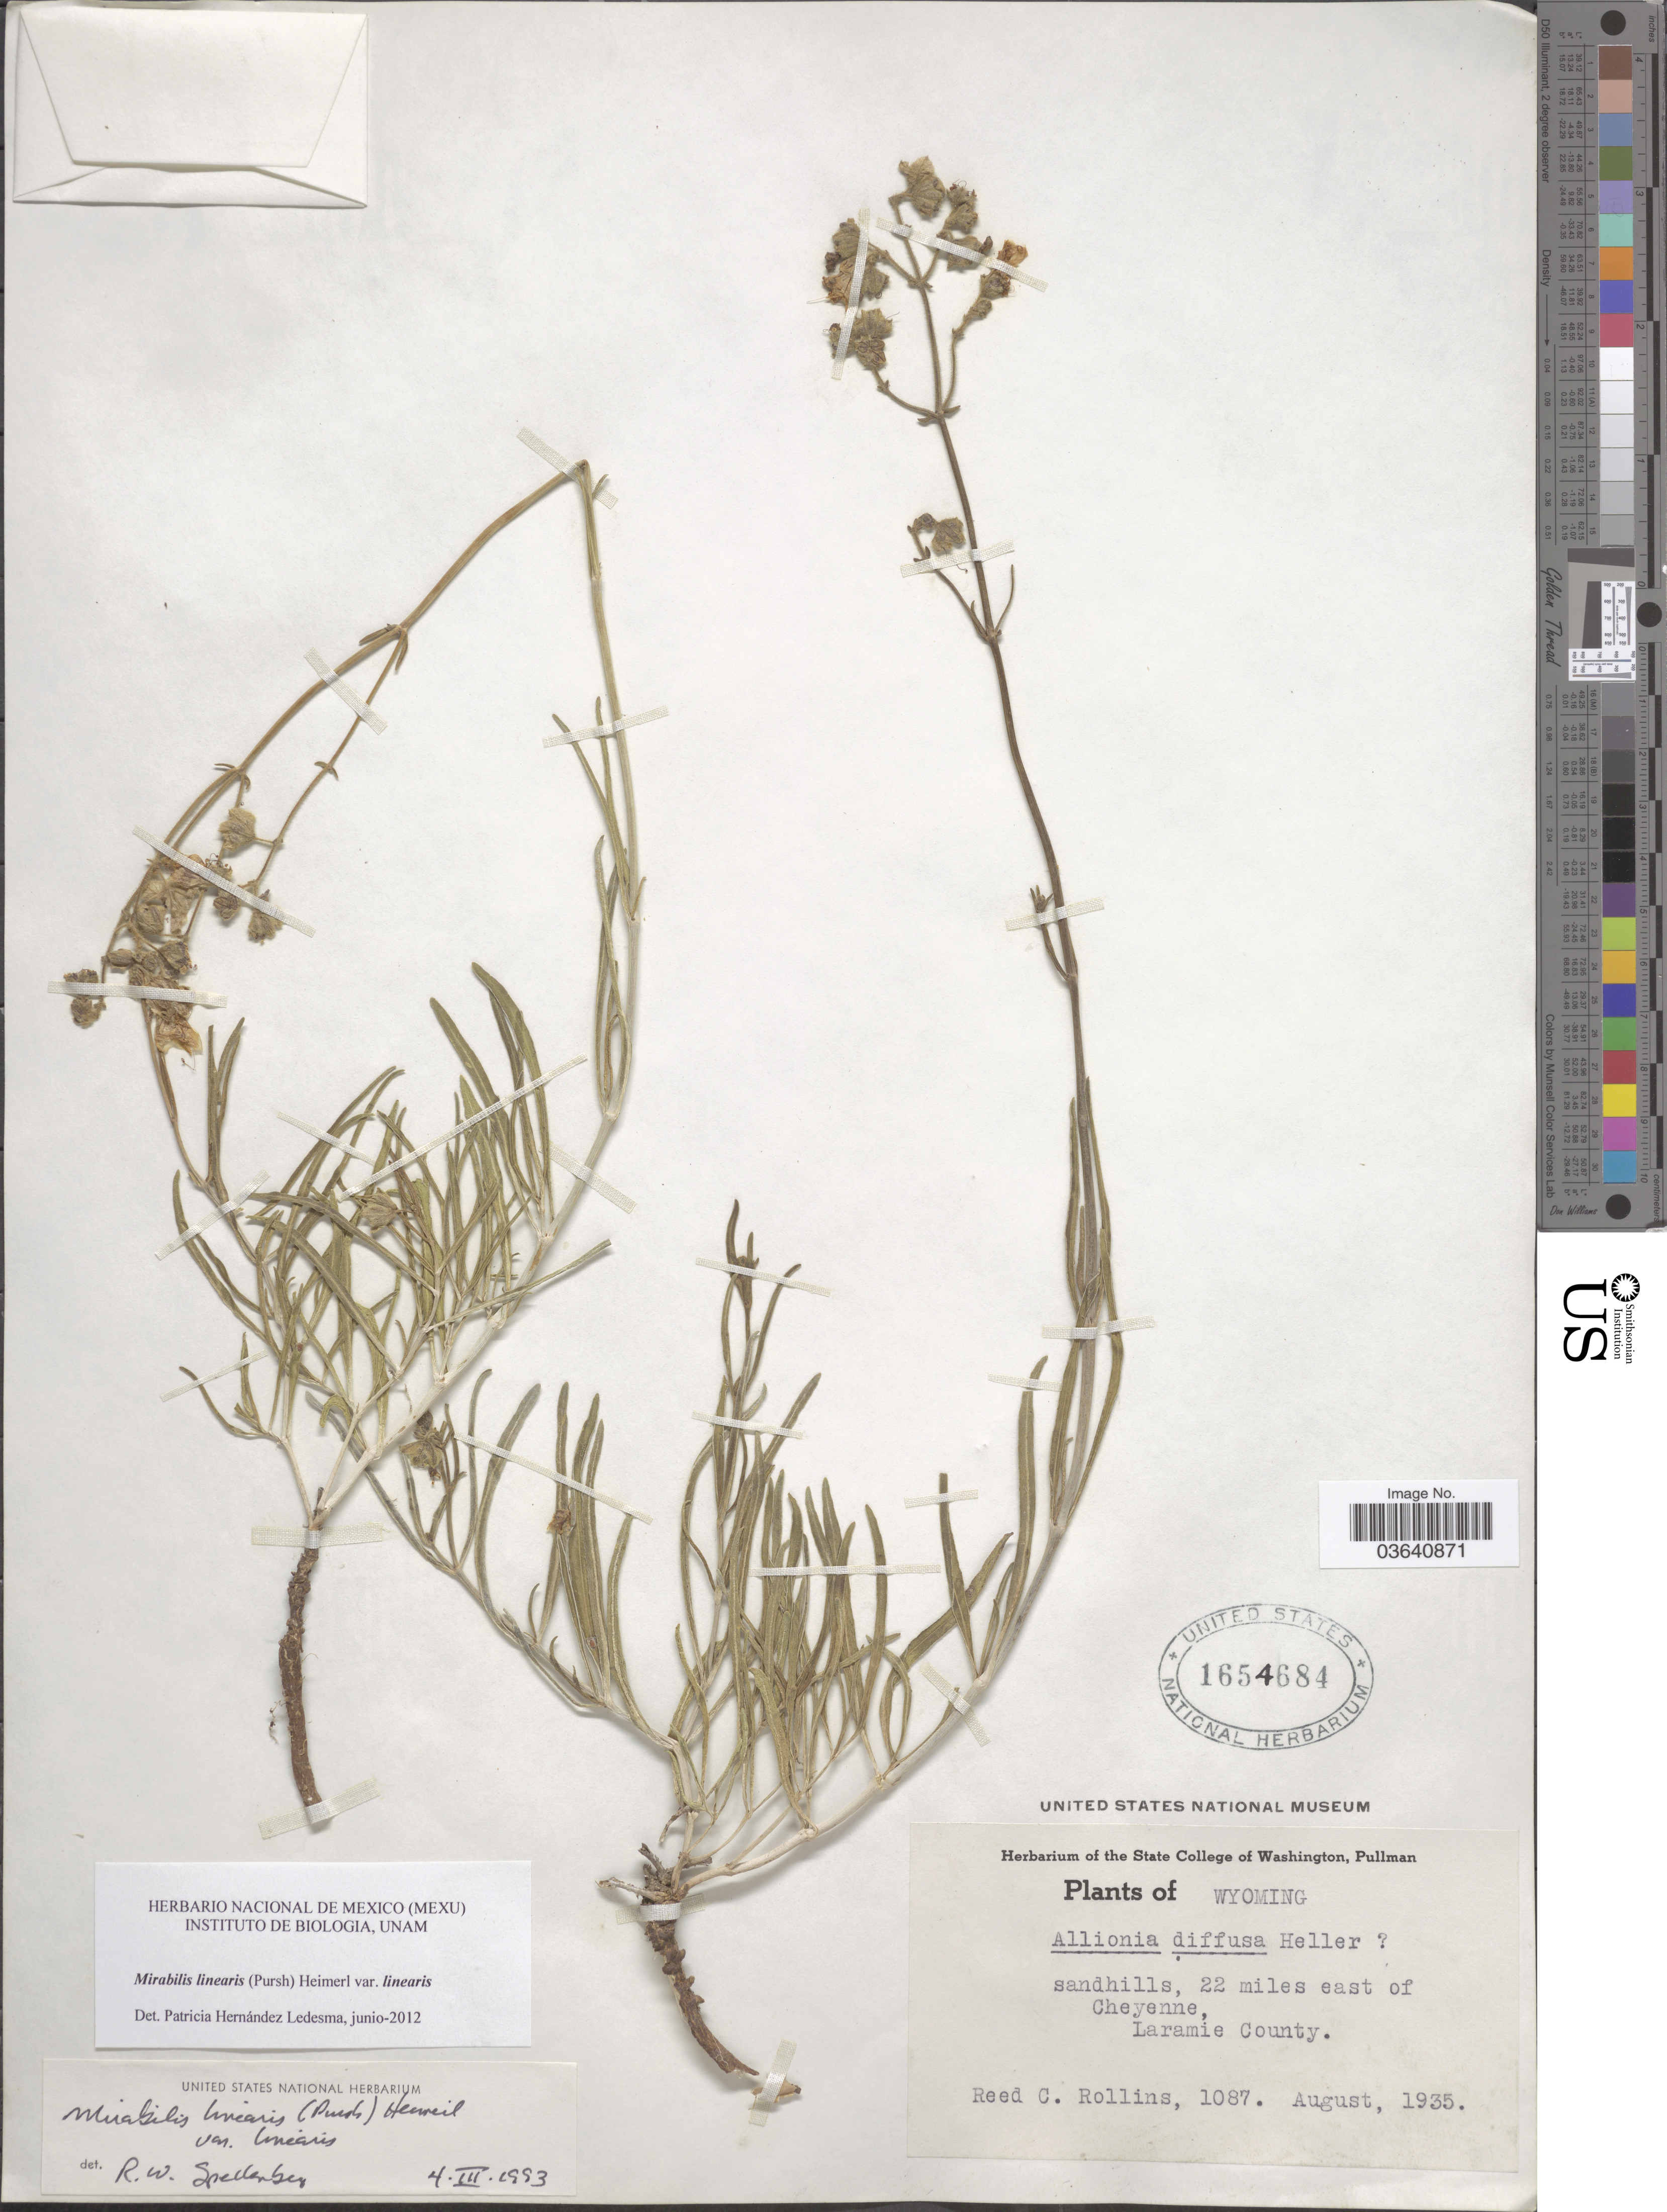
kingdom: Plantae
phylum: Tracheophyta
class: Magnoliopsida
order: Caryophyllales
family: Nyctaginaceae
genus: Mirabilis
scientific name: Mirabilis linearis var. linearis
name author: (Pursh) Heimerl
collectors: R. C. Rollins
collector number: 1087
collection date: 1935-08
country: United States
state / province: Wyoming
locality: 22 miles east of Cheyenne, Laramie County.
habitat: sandhills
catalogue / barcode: US 1654684